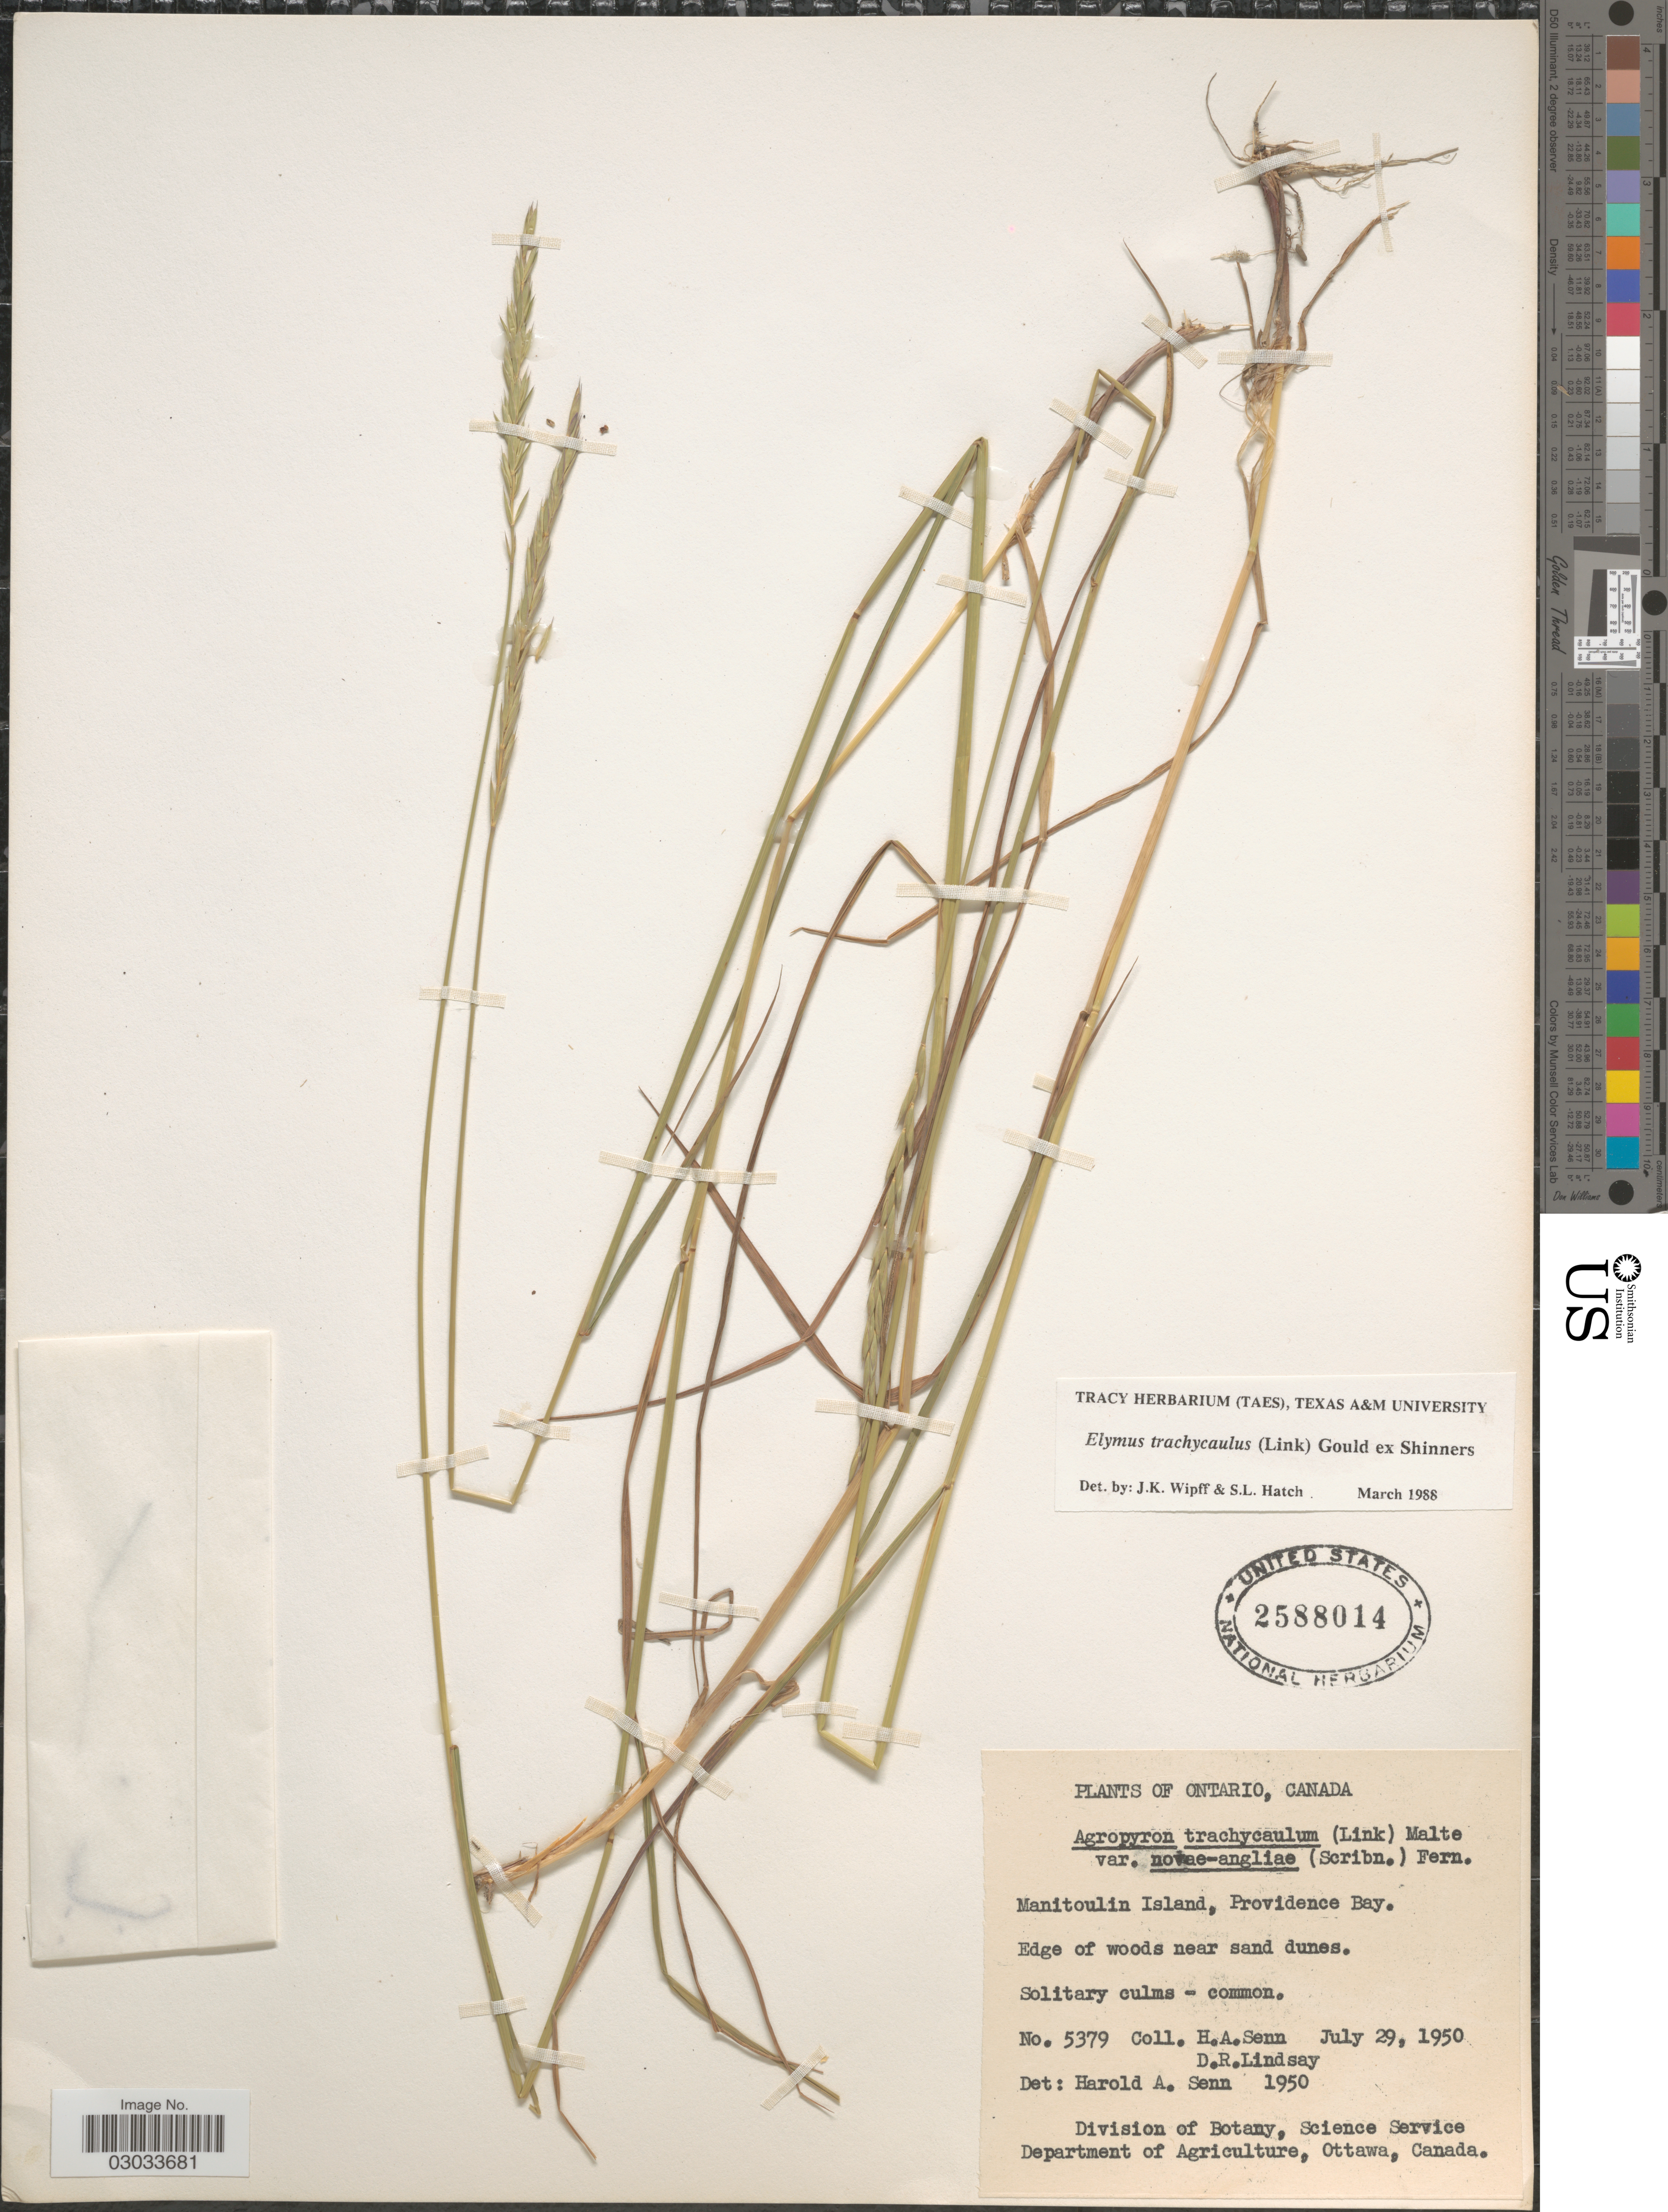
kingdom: Plantae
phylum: Tracheophyta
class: Liliopsida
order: Poales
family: Poaceae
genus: Elymus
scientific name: Elymus trachycaulus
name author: (Link) Gould ex Shinners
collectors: H. Senn & D. Lindsay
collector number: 5379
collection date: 1950-07-29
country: Canada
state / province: Ontario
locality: Manitoulin Island, Providence Bay. Edge of woods near sand dunes.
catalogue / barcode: US 2588014